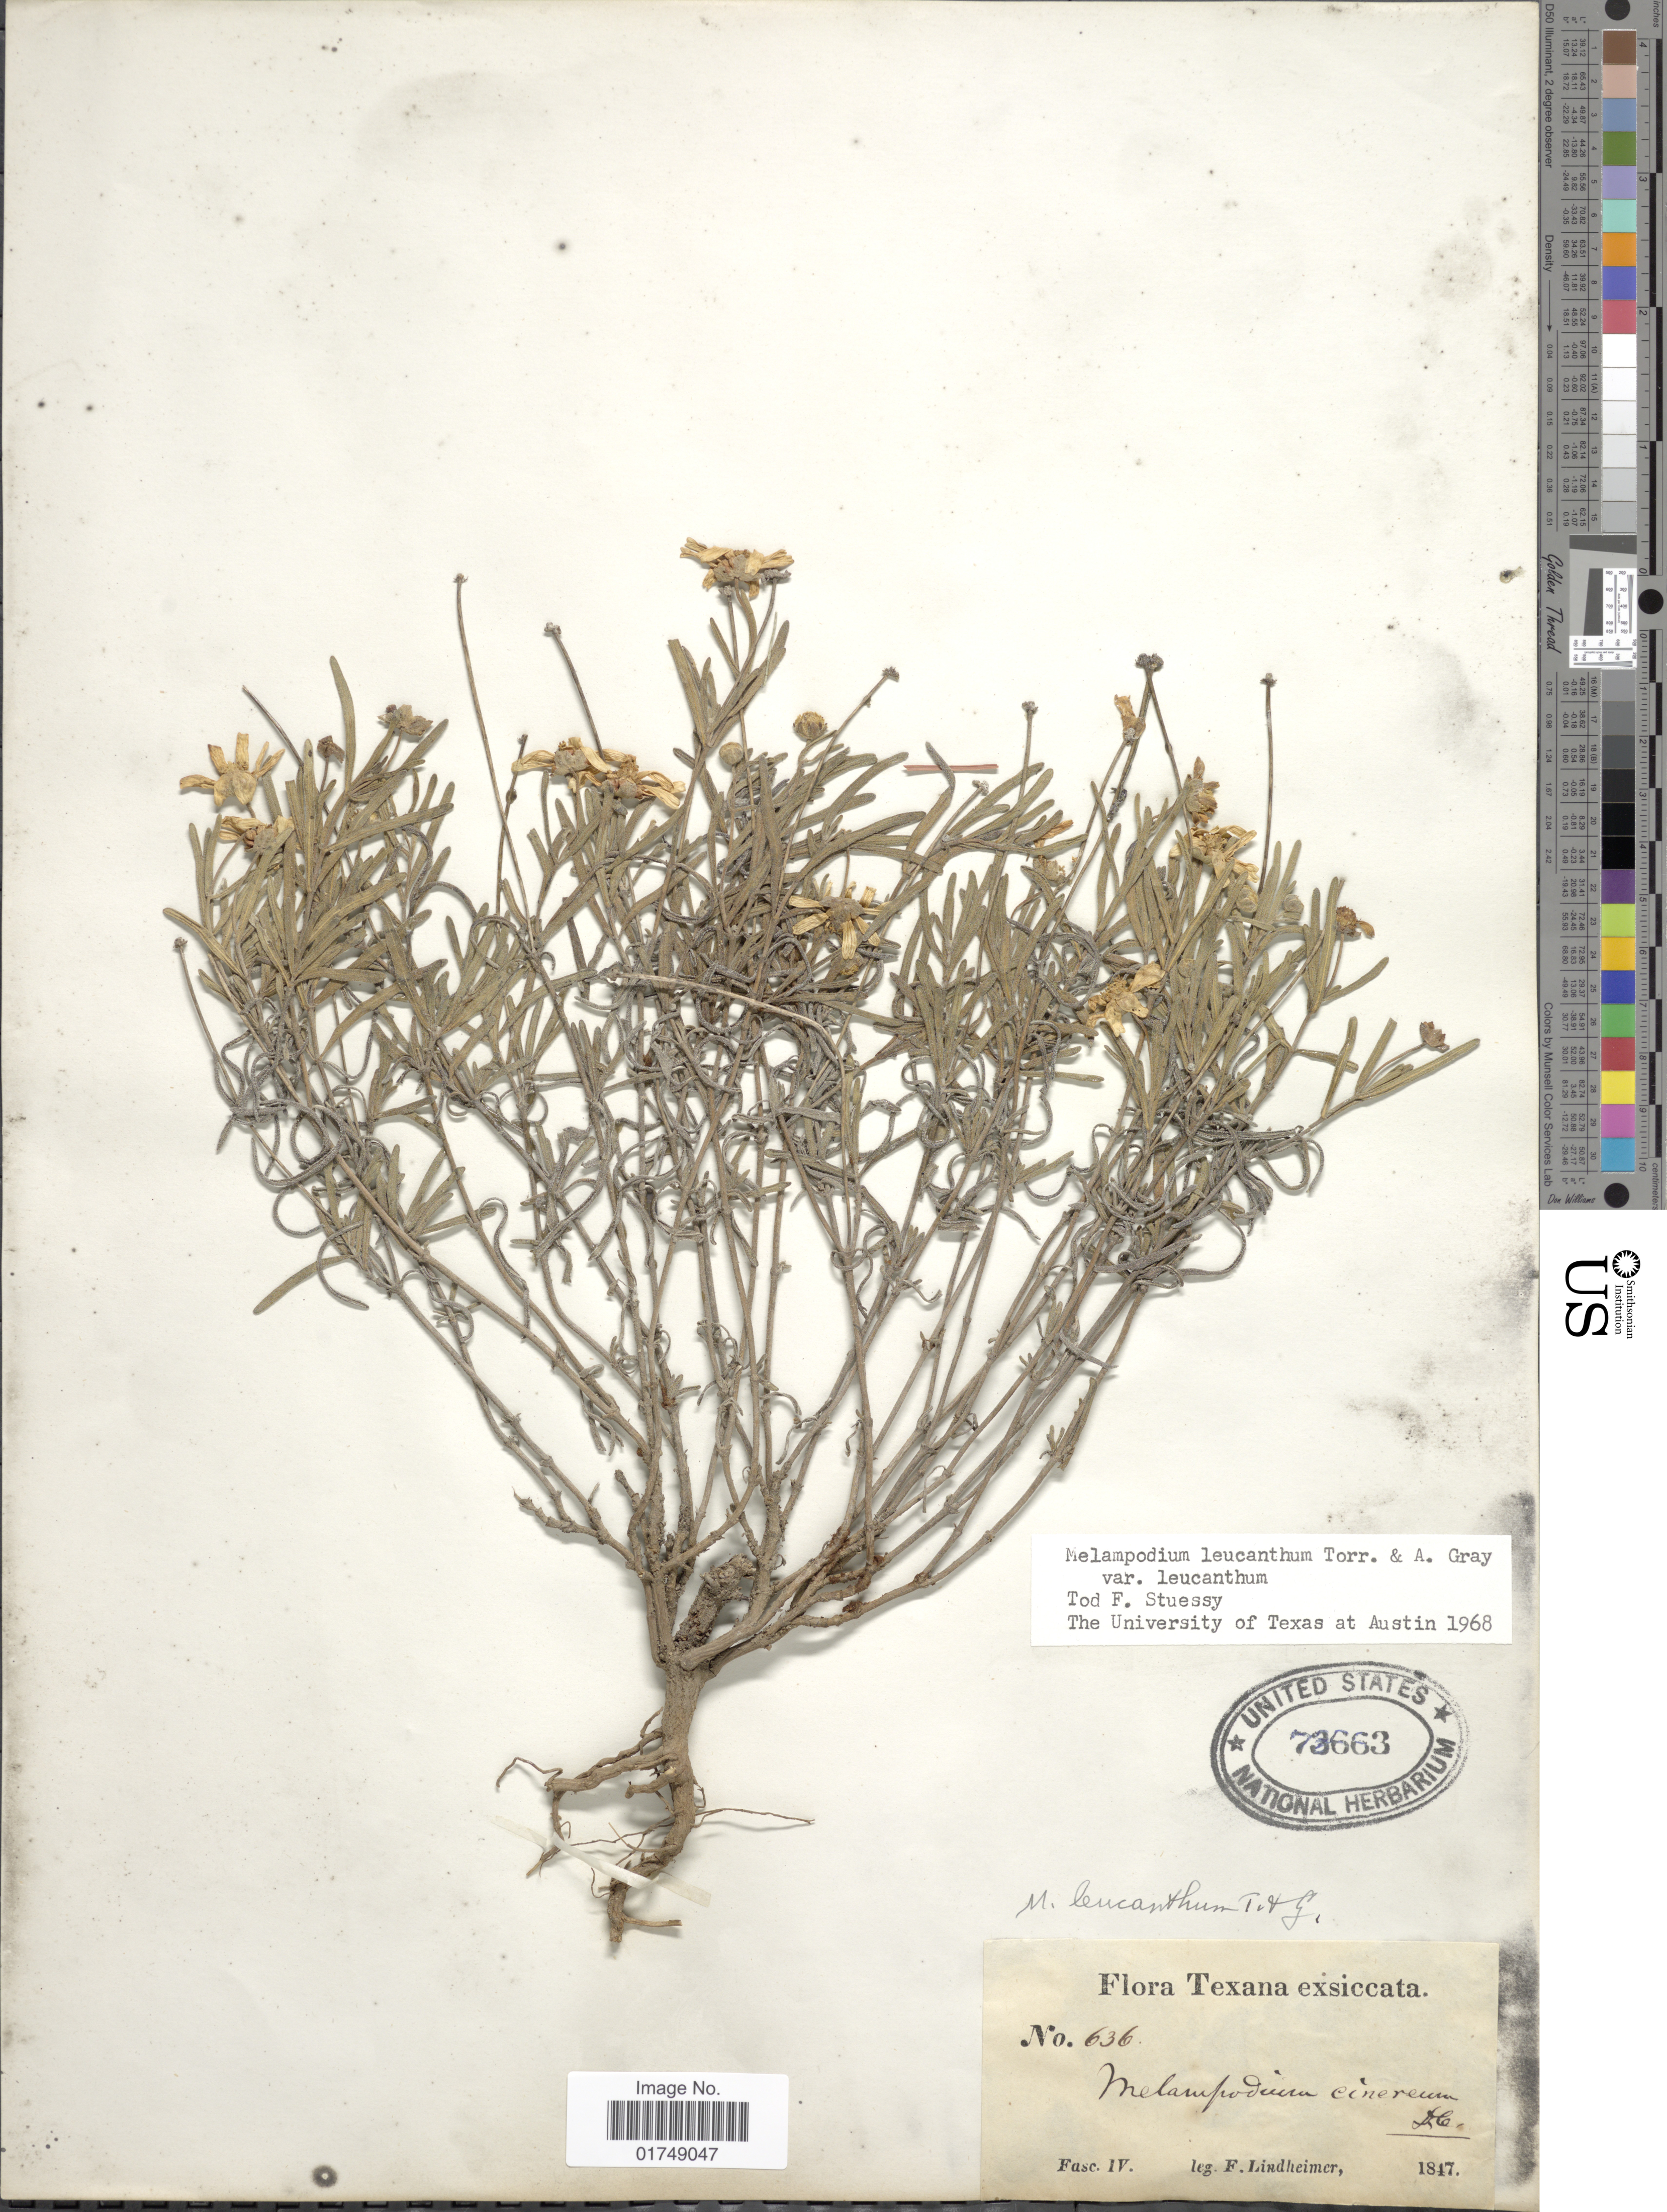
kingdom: Plantae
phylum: Tracheophyta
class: Magnoliopsida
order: Asterales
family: Asteraceae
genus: Melampodium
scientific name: Melampodium leucanthum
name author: Torr. & A. Gray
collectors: F. Lindheimer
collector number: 636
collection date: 1847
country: United States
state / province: Texas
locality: Fasc IV [unsure placement]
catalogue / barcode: US 73663